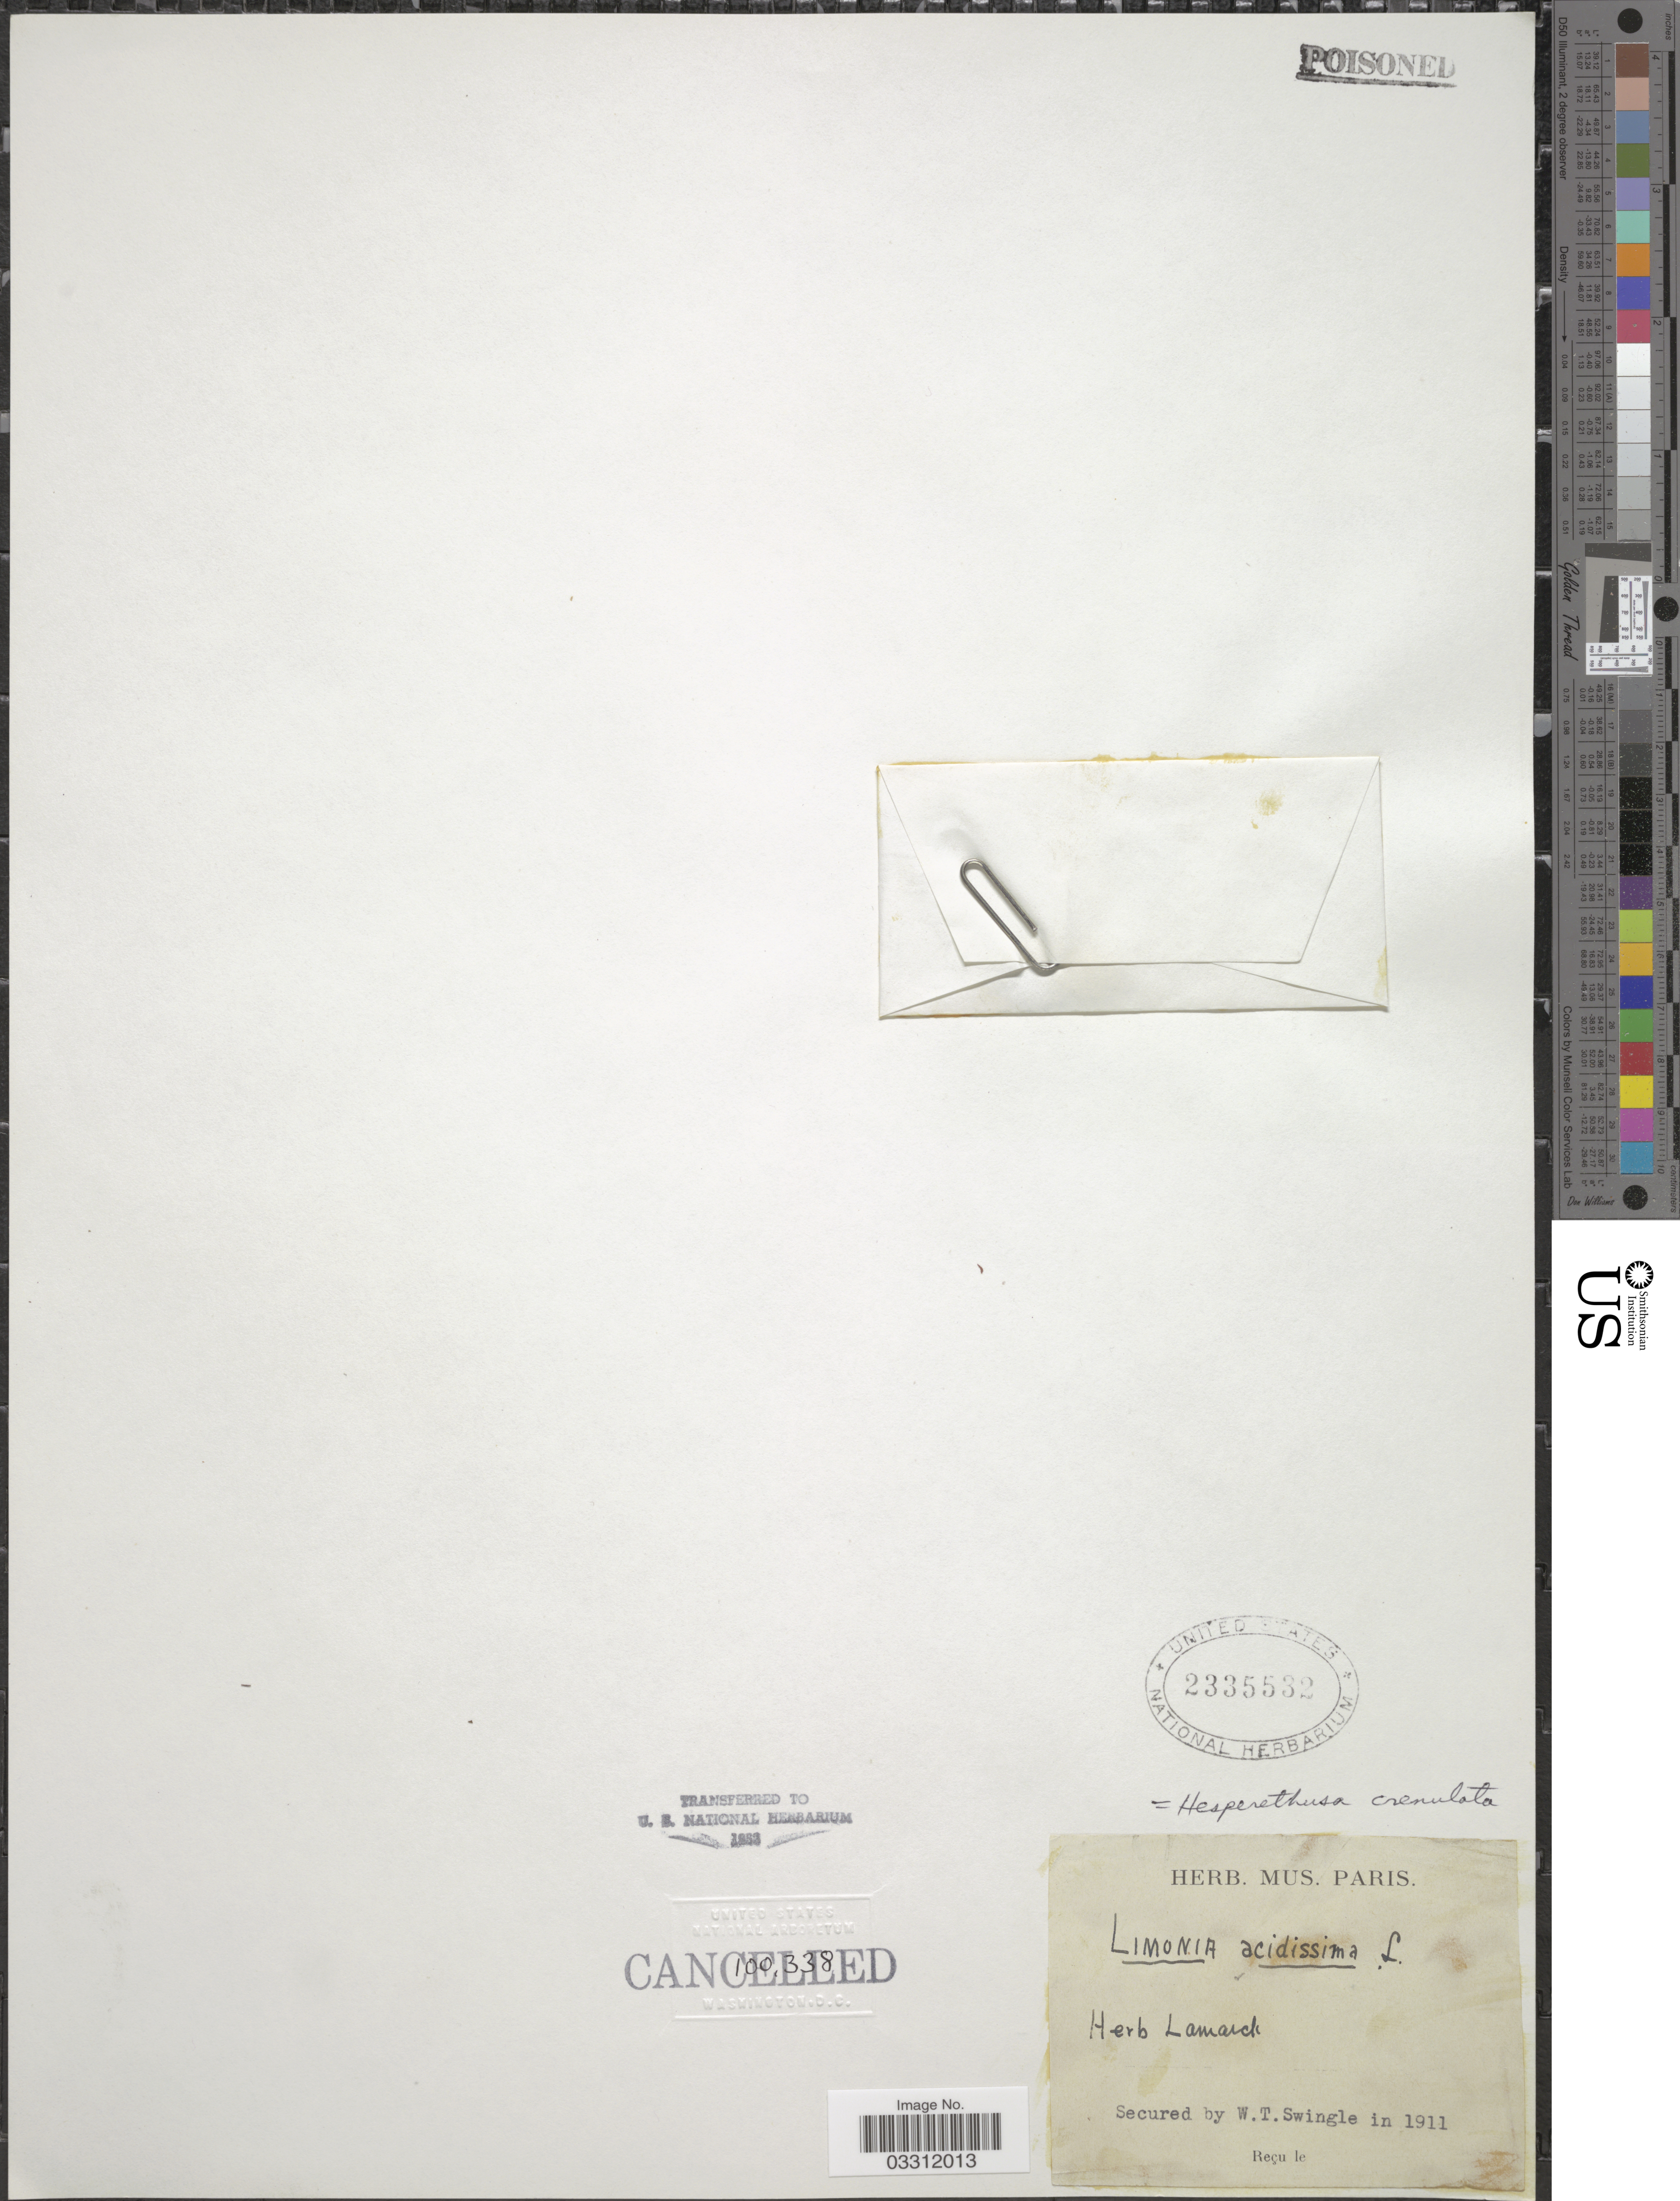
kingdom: Plantae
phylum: Tracheophyta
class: Magnoliopsida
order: Sapindales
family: Rutaceae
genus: Naringi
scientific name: Naringi crenulata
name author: (Roxb.) Nicolson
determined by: Strong, Mark T., (BOT), Smithsonian Institution - National Museum of Natural History (UNITED STATES)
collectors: ex herb. Mus. Paris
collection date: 1911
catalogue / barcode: US 2335532